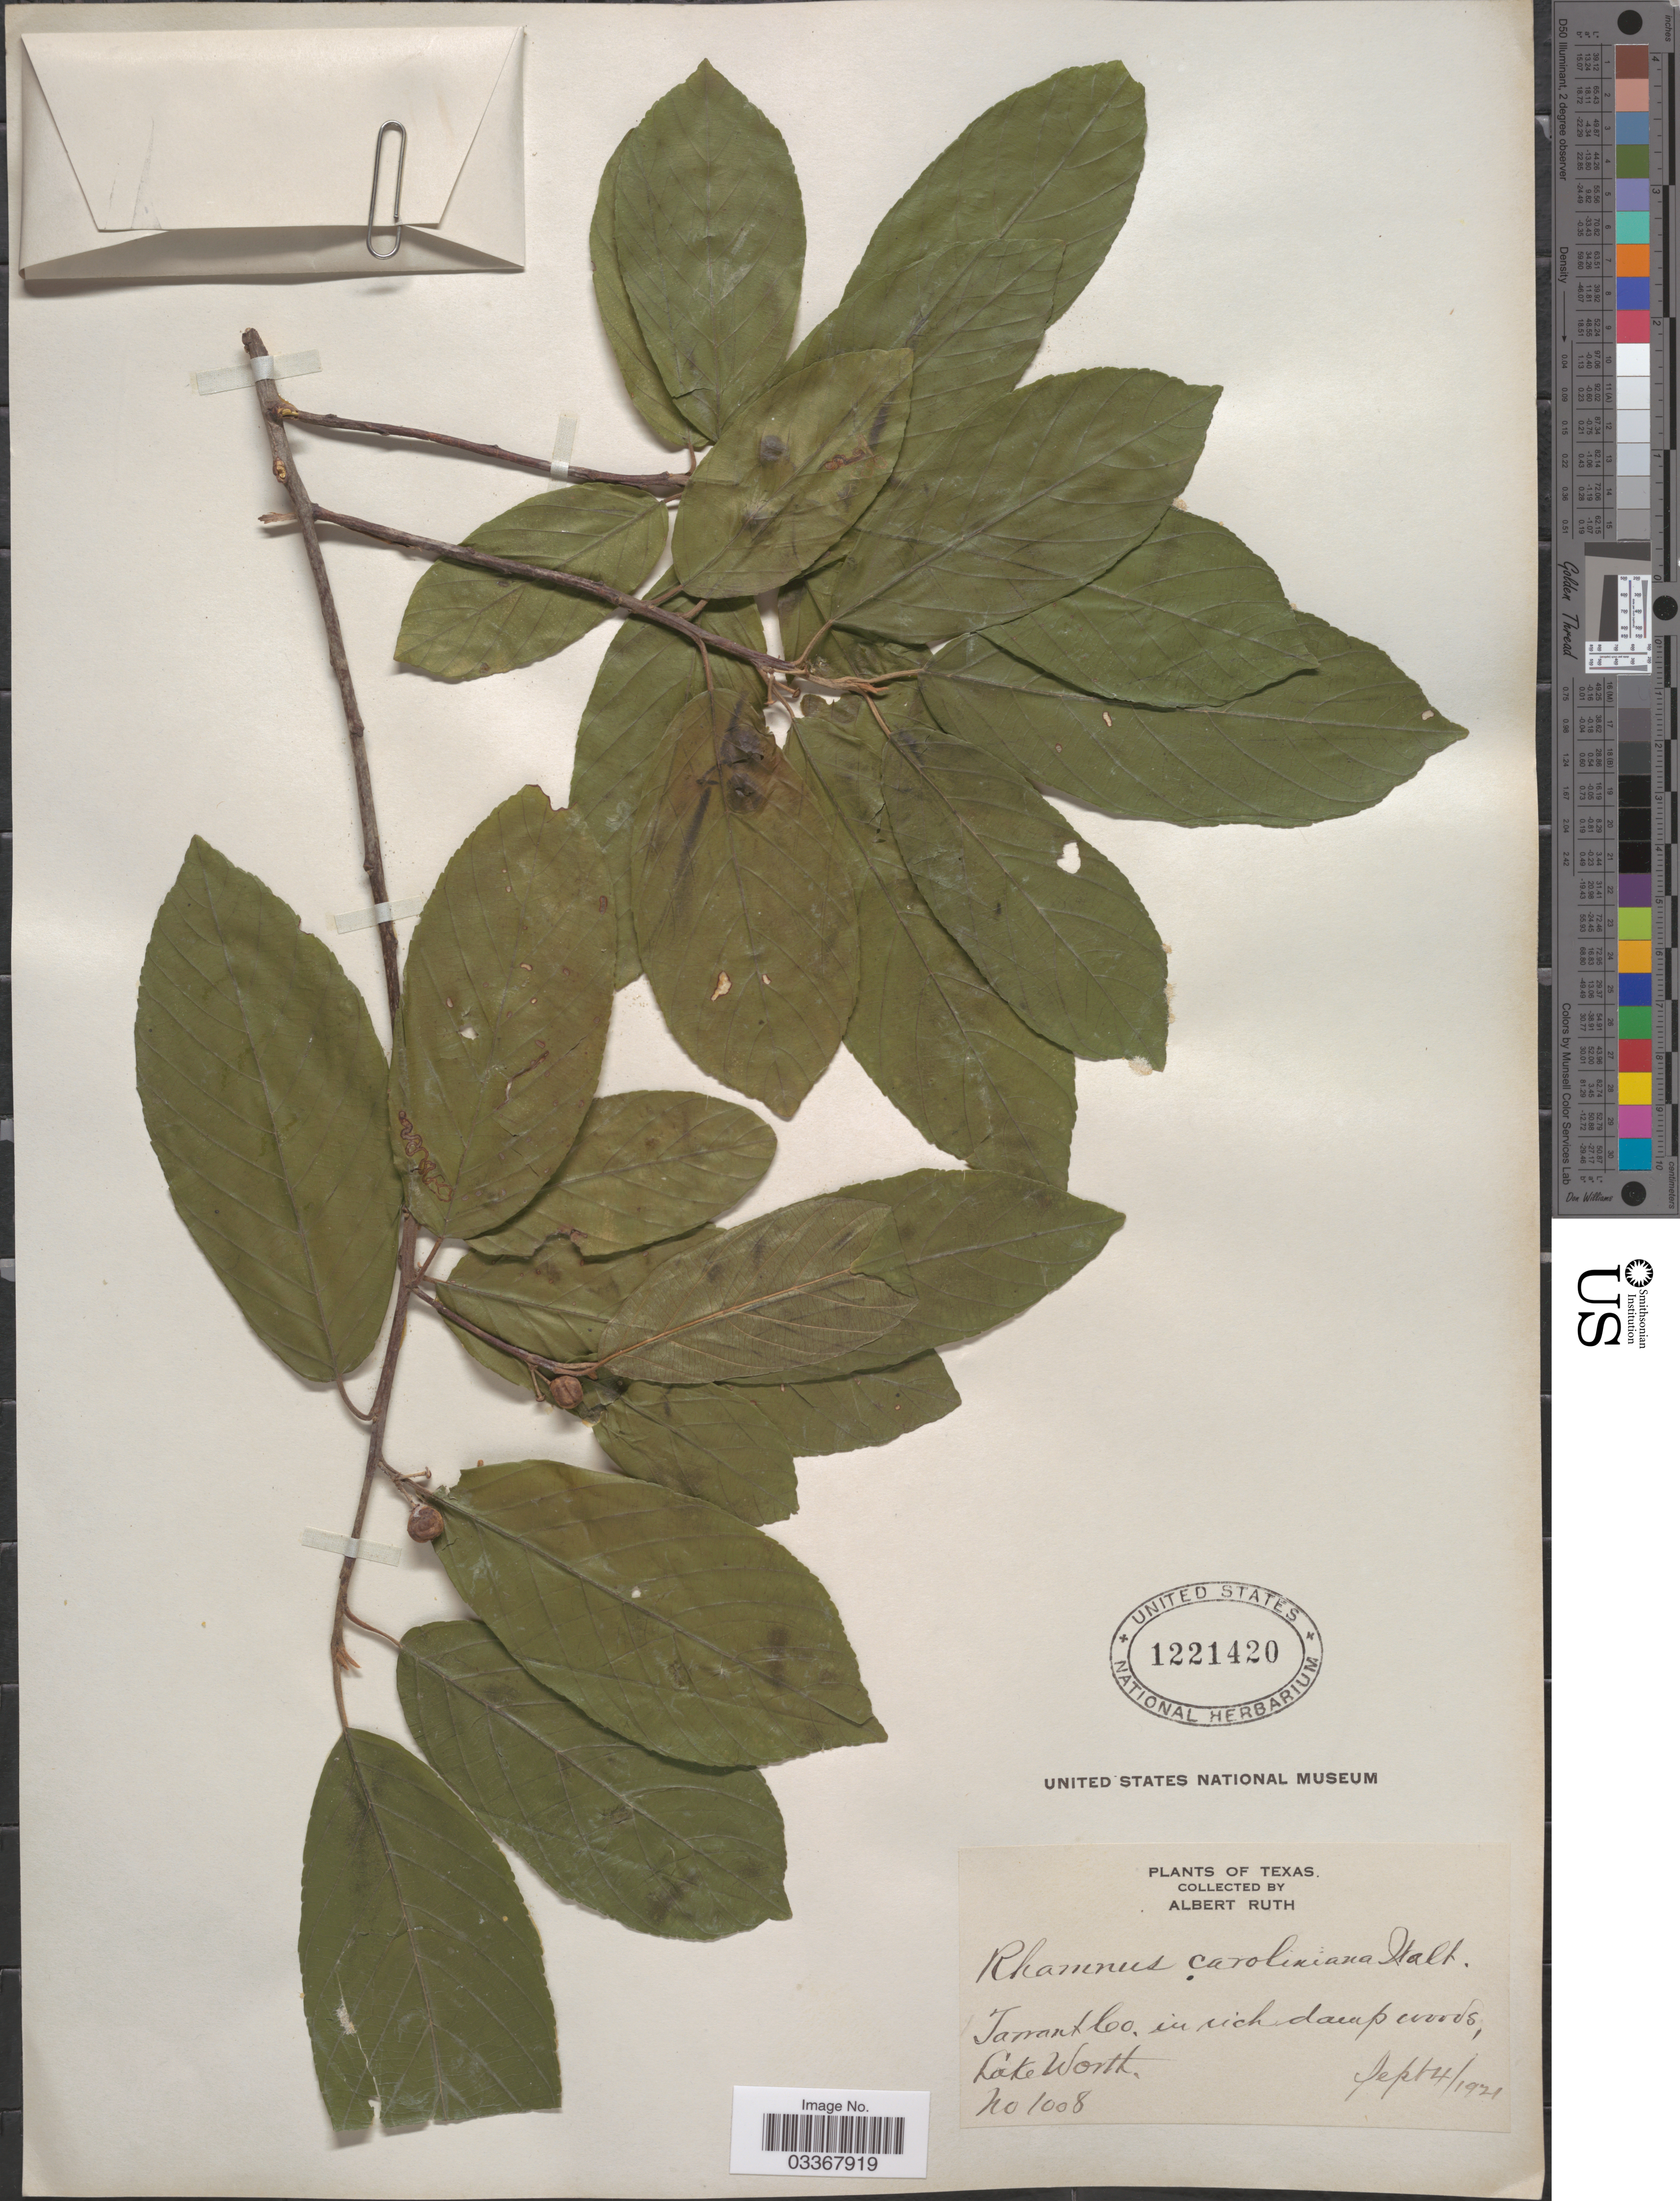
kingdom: Plantae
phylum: Tracheophyta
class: Magnoliopsida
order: Rosales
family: Rhamnaceae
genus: Frangula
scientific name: Frangula caroliniana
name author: (Walter) A. Gray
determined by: Strong, Mark T., (BOT), Smithsonian Institution - National Museum of Natural History (UNITED STATES)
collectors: A. Ruth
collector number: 1008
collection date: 1921-09-04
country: United States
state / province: Texas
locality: Tarrant Co., Lake Worth.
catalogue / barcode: US 1221420